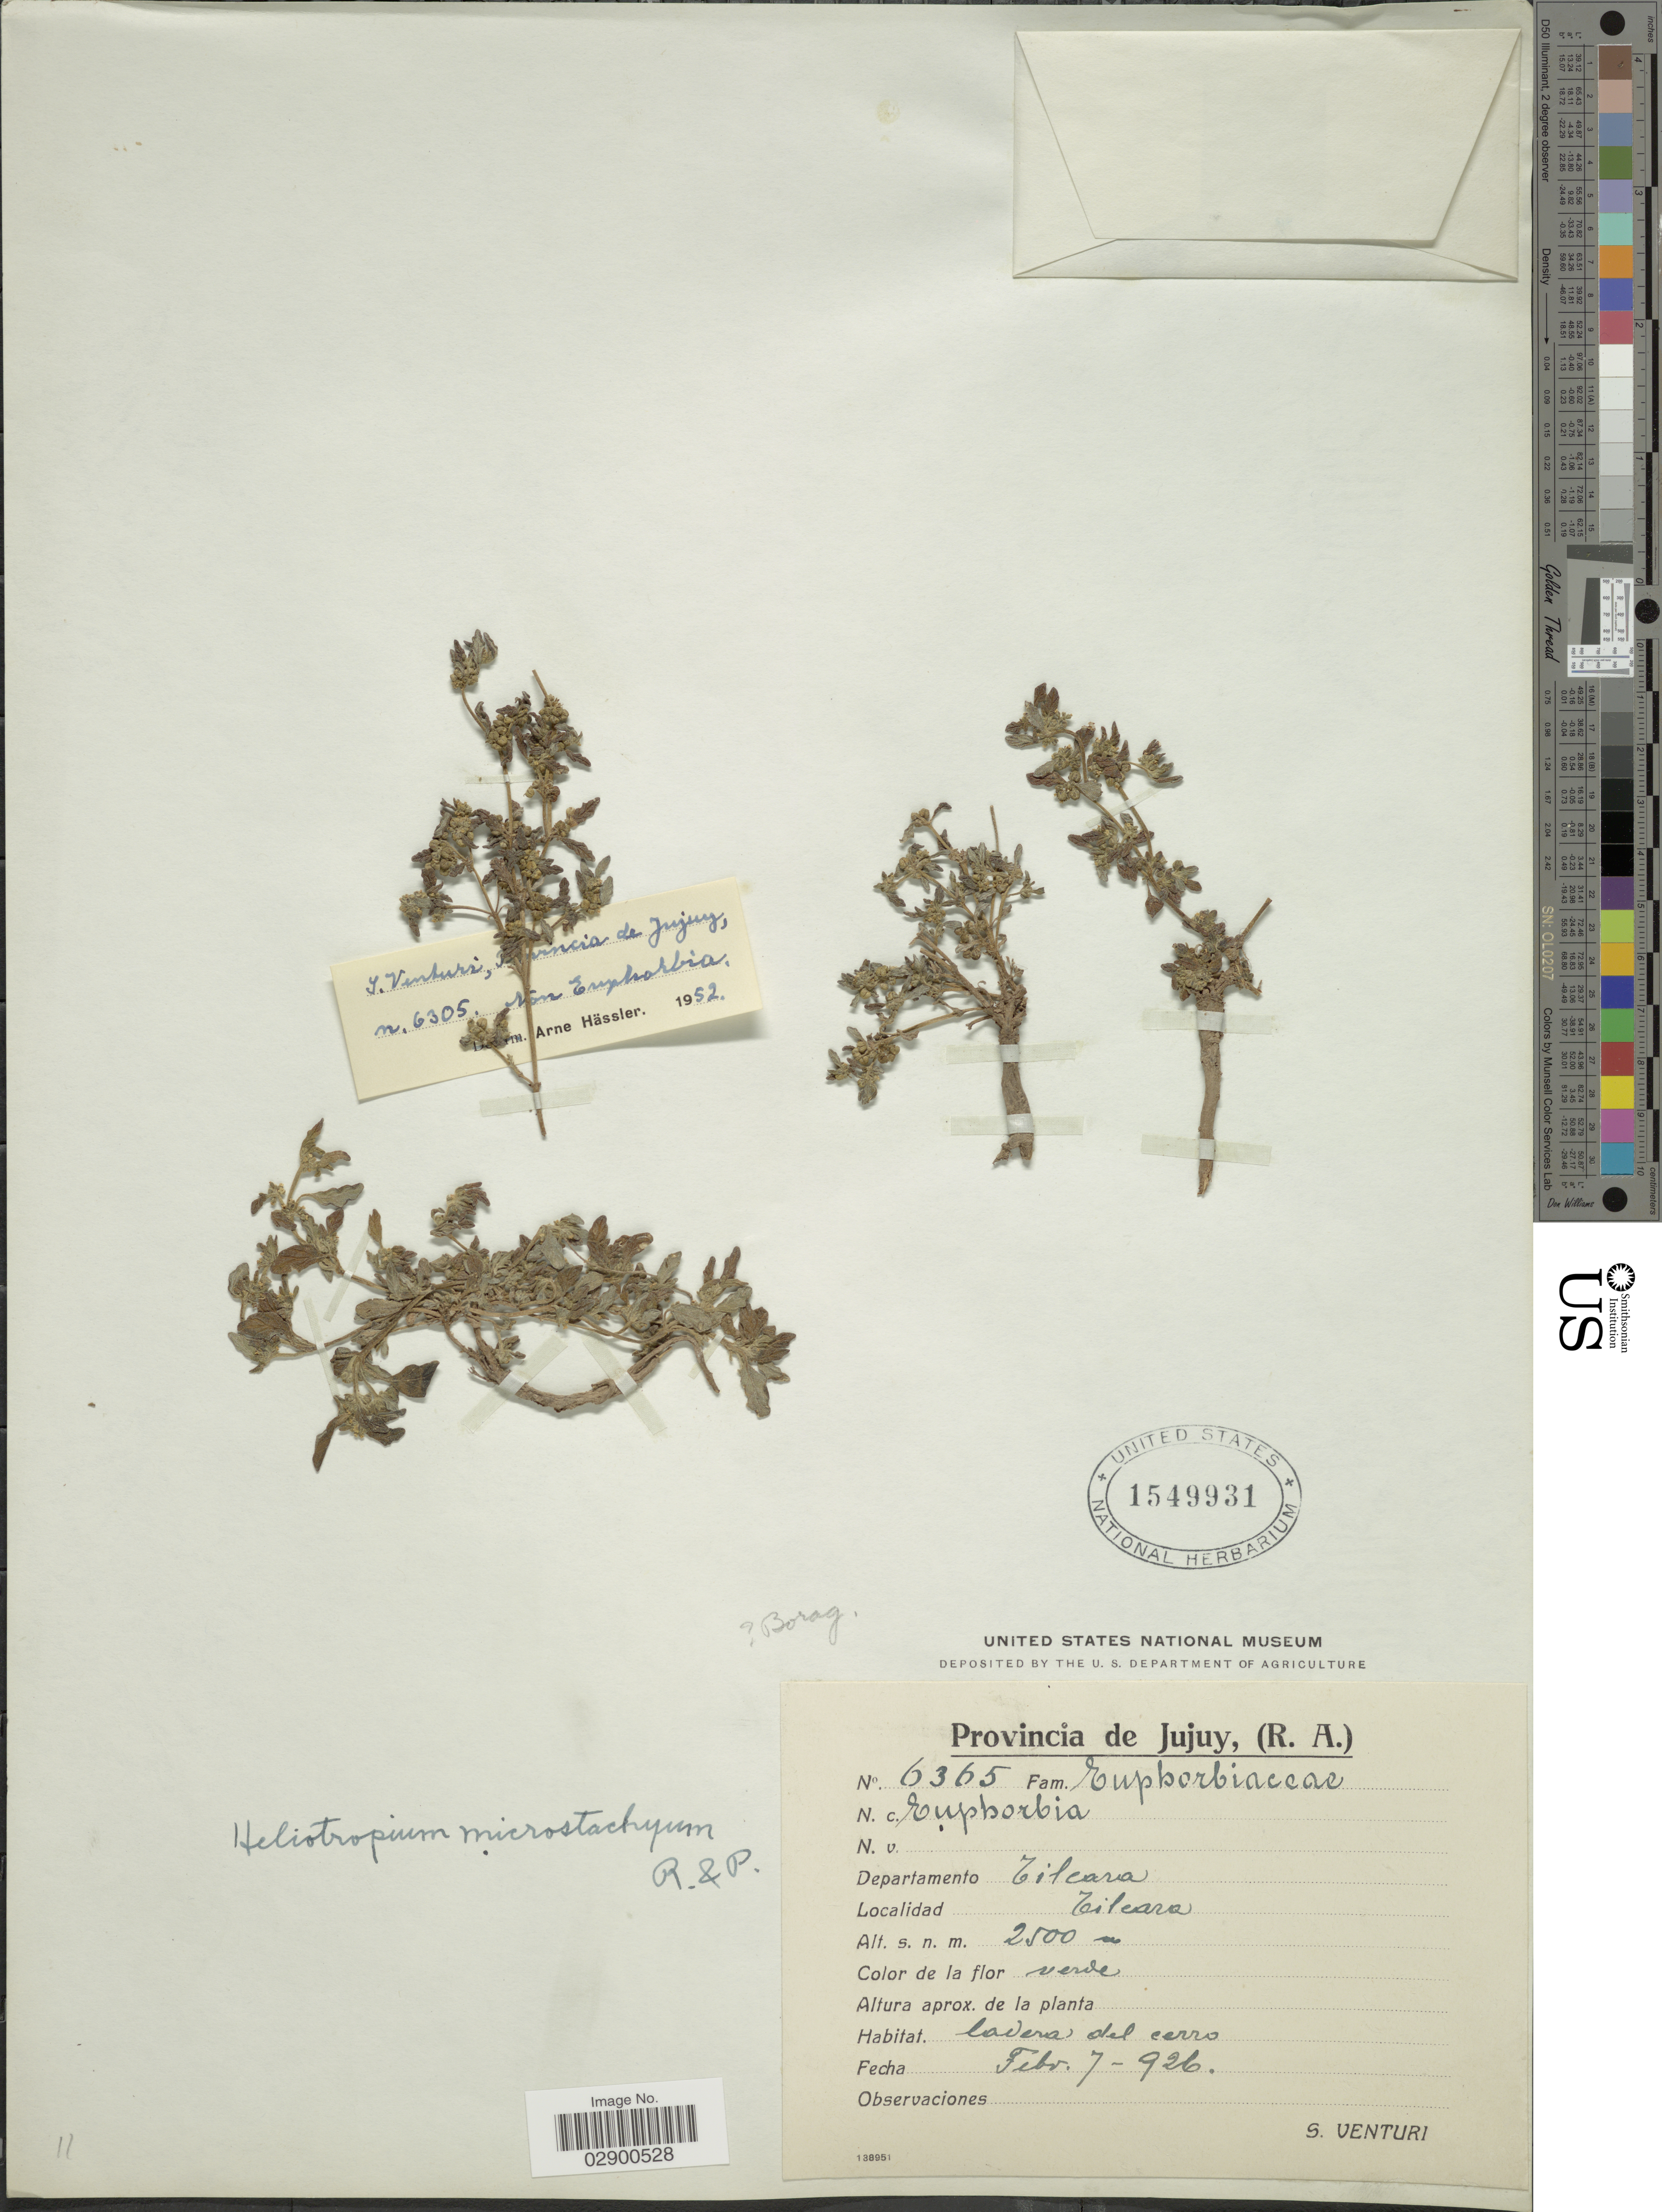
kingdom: Plantae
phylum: Tracheophyta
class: Magnoliopsida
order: Boraginales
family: Heliotropiaceae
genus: Heliotropium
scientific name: Heliotropium microstachyum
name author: Ruiz & Pav.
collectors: S. Venturi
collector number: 6365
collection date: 1926-02-07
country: Argentina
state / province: Jujuy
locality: Departamento Tilcara, Tilcara.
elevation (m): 2500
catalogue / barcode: US 1549931